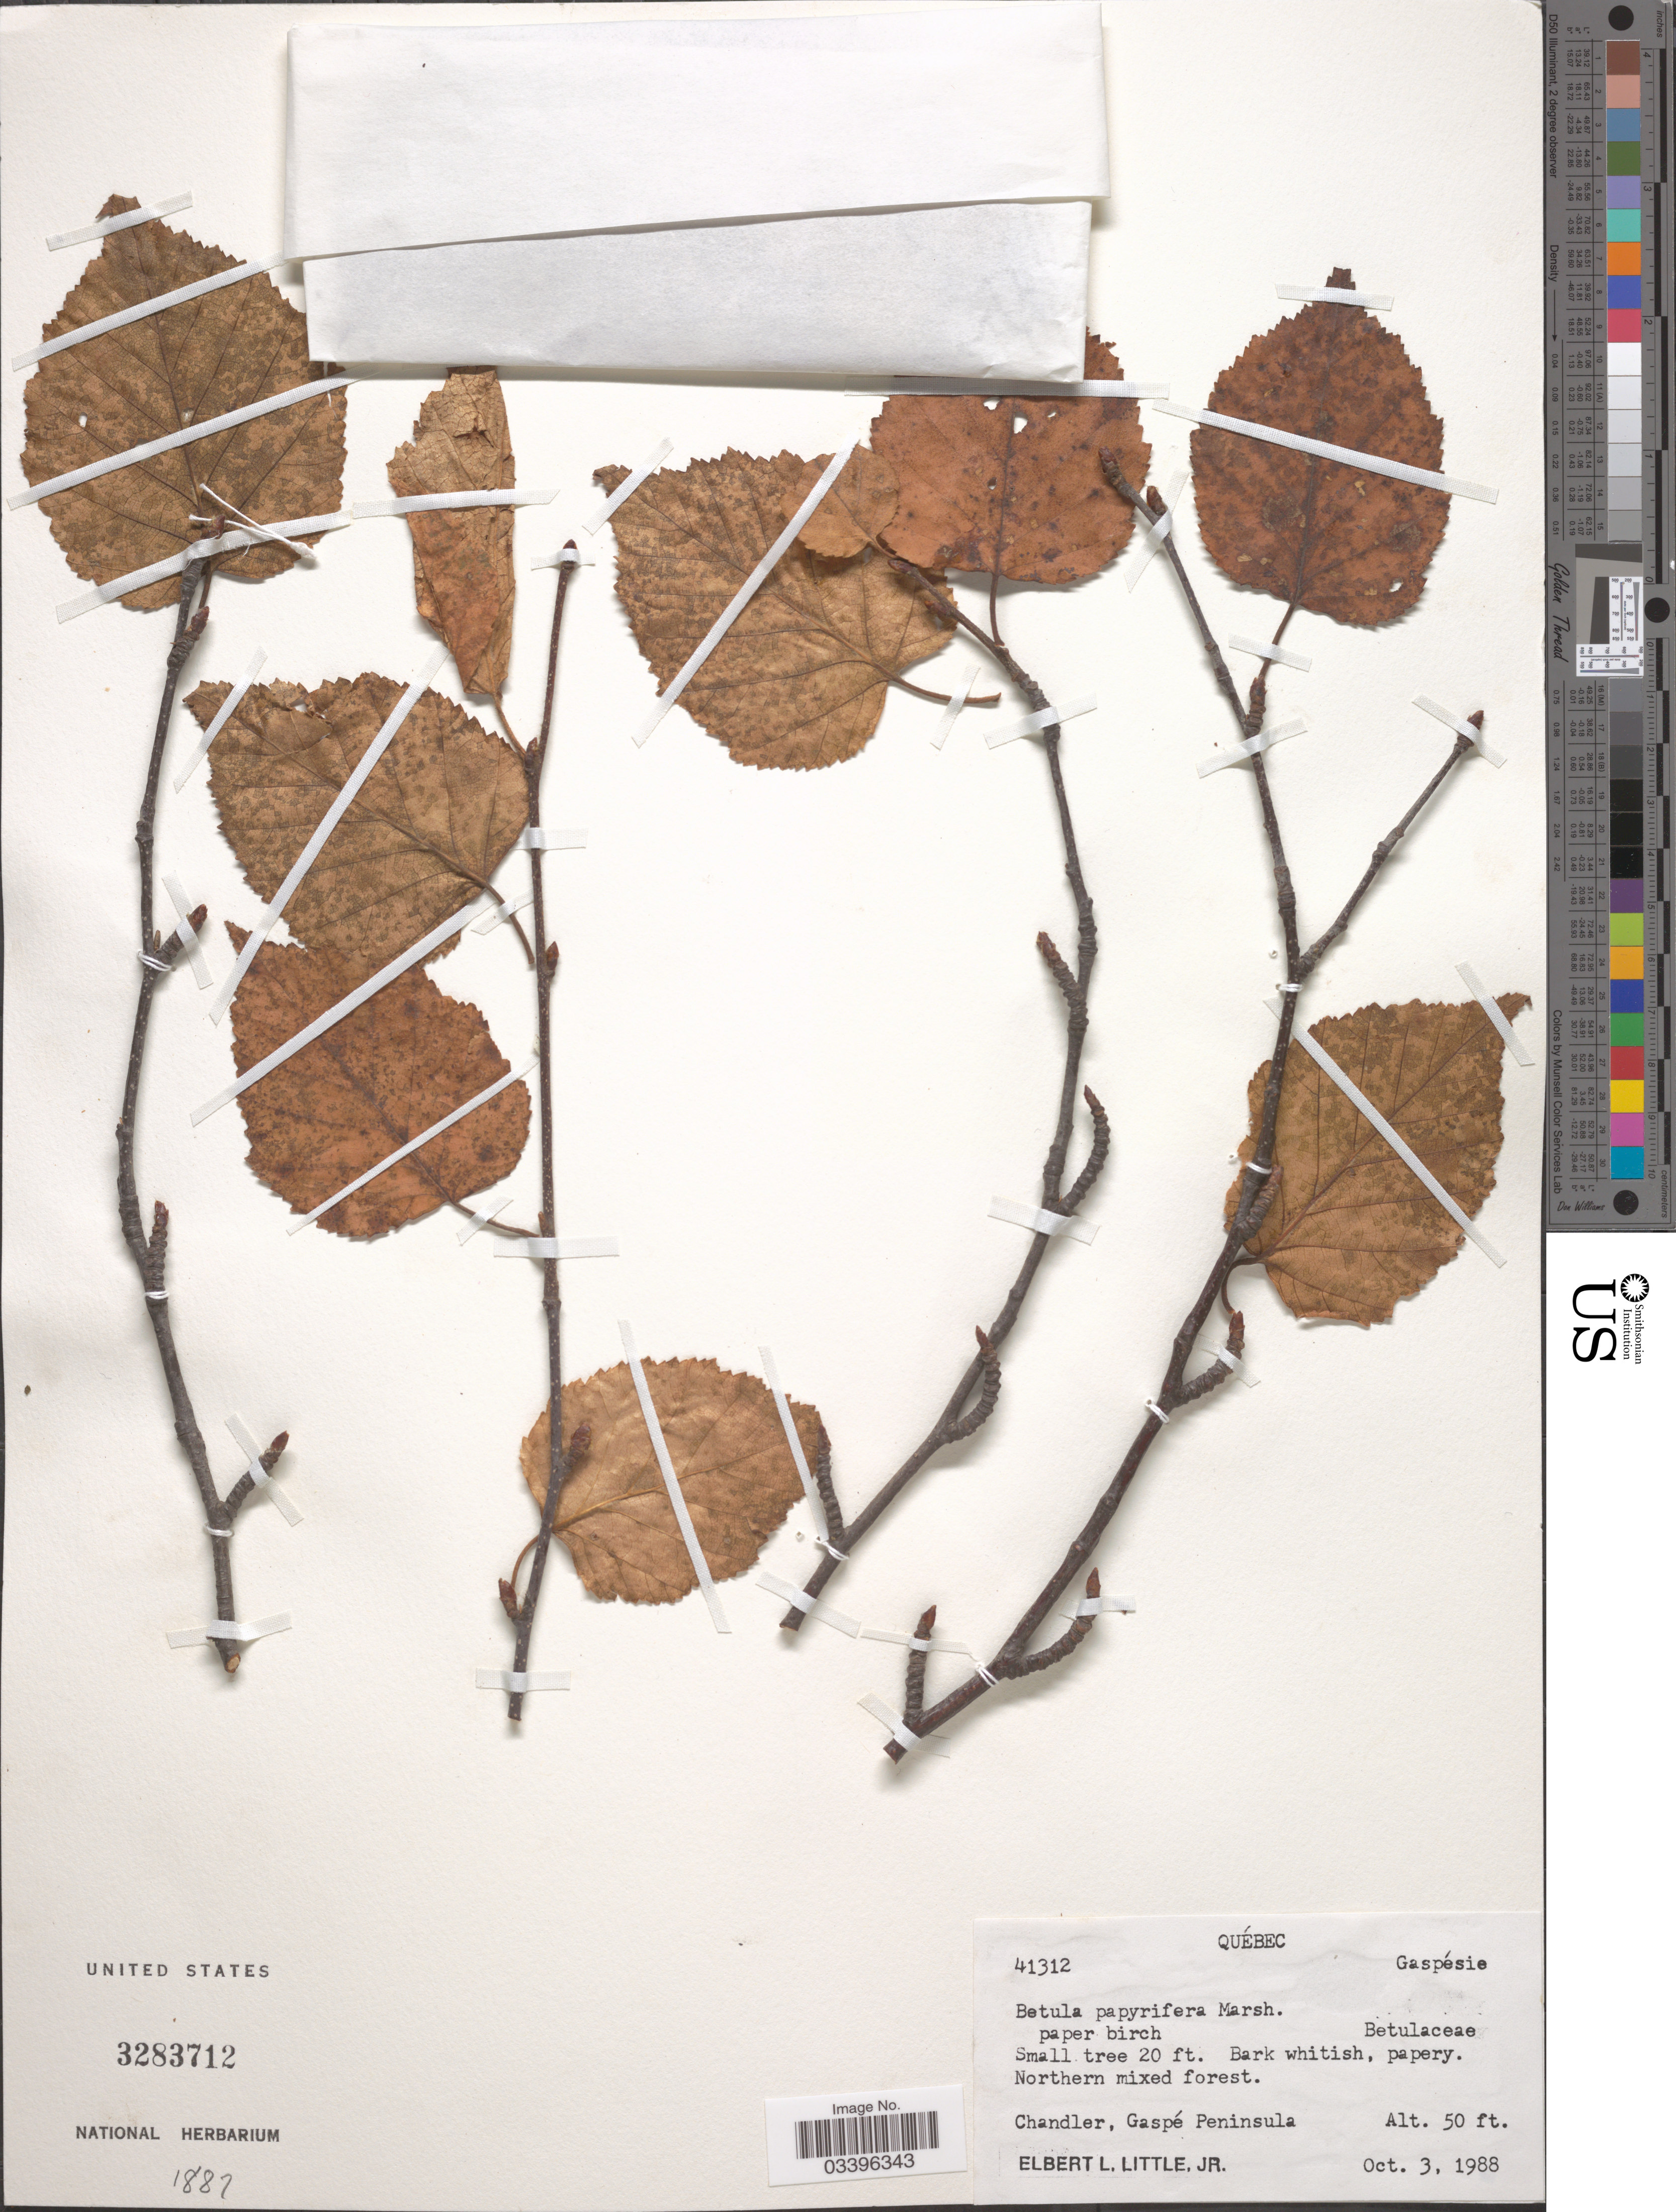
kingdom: Plantae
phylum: Tracheophyta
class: Magnoliopsida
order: Fagales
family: Betulaceae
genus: Betula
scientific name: Betula papyrifera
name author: Marshall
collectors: E. L. Little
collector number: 41312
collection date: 1988-10-03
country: Canada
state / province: Quebec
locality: Gaspésie. Chandler, Gaspé Peninsula.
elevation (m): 15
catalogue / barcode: US 3283712